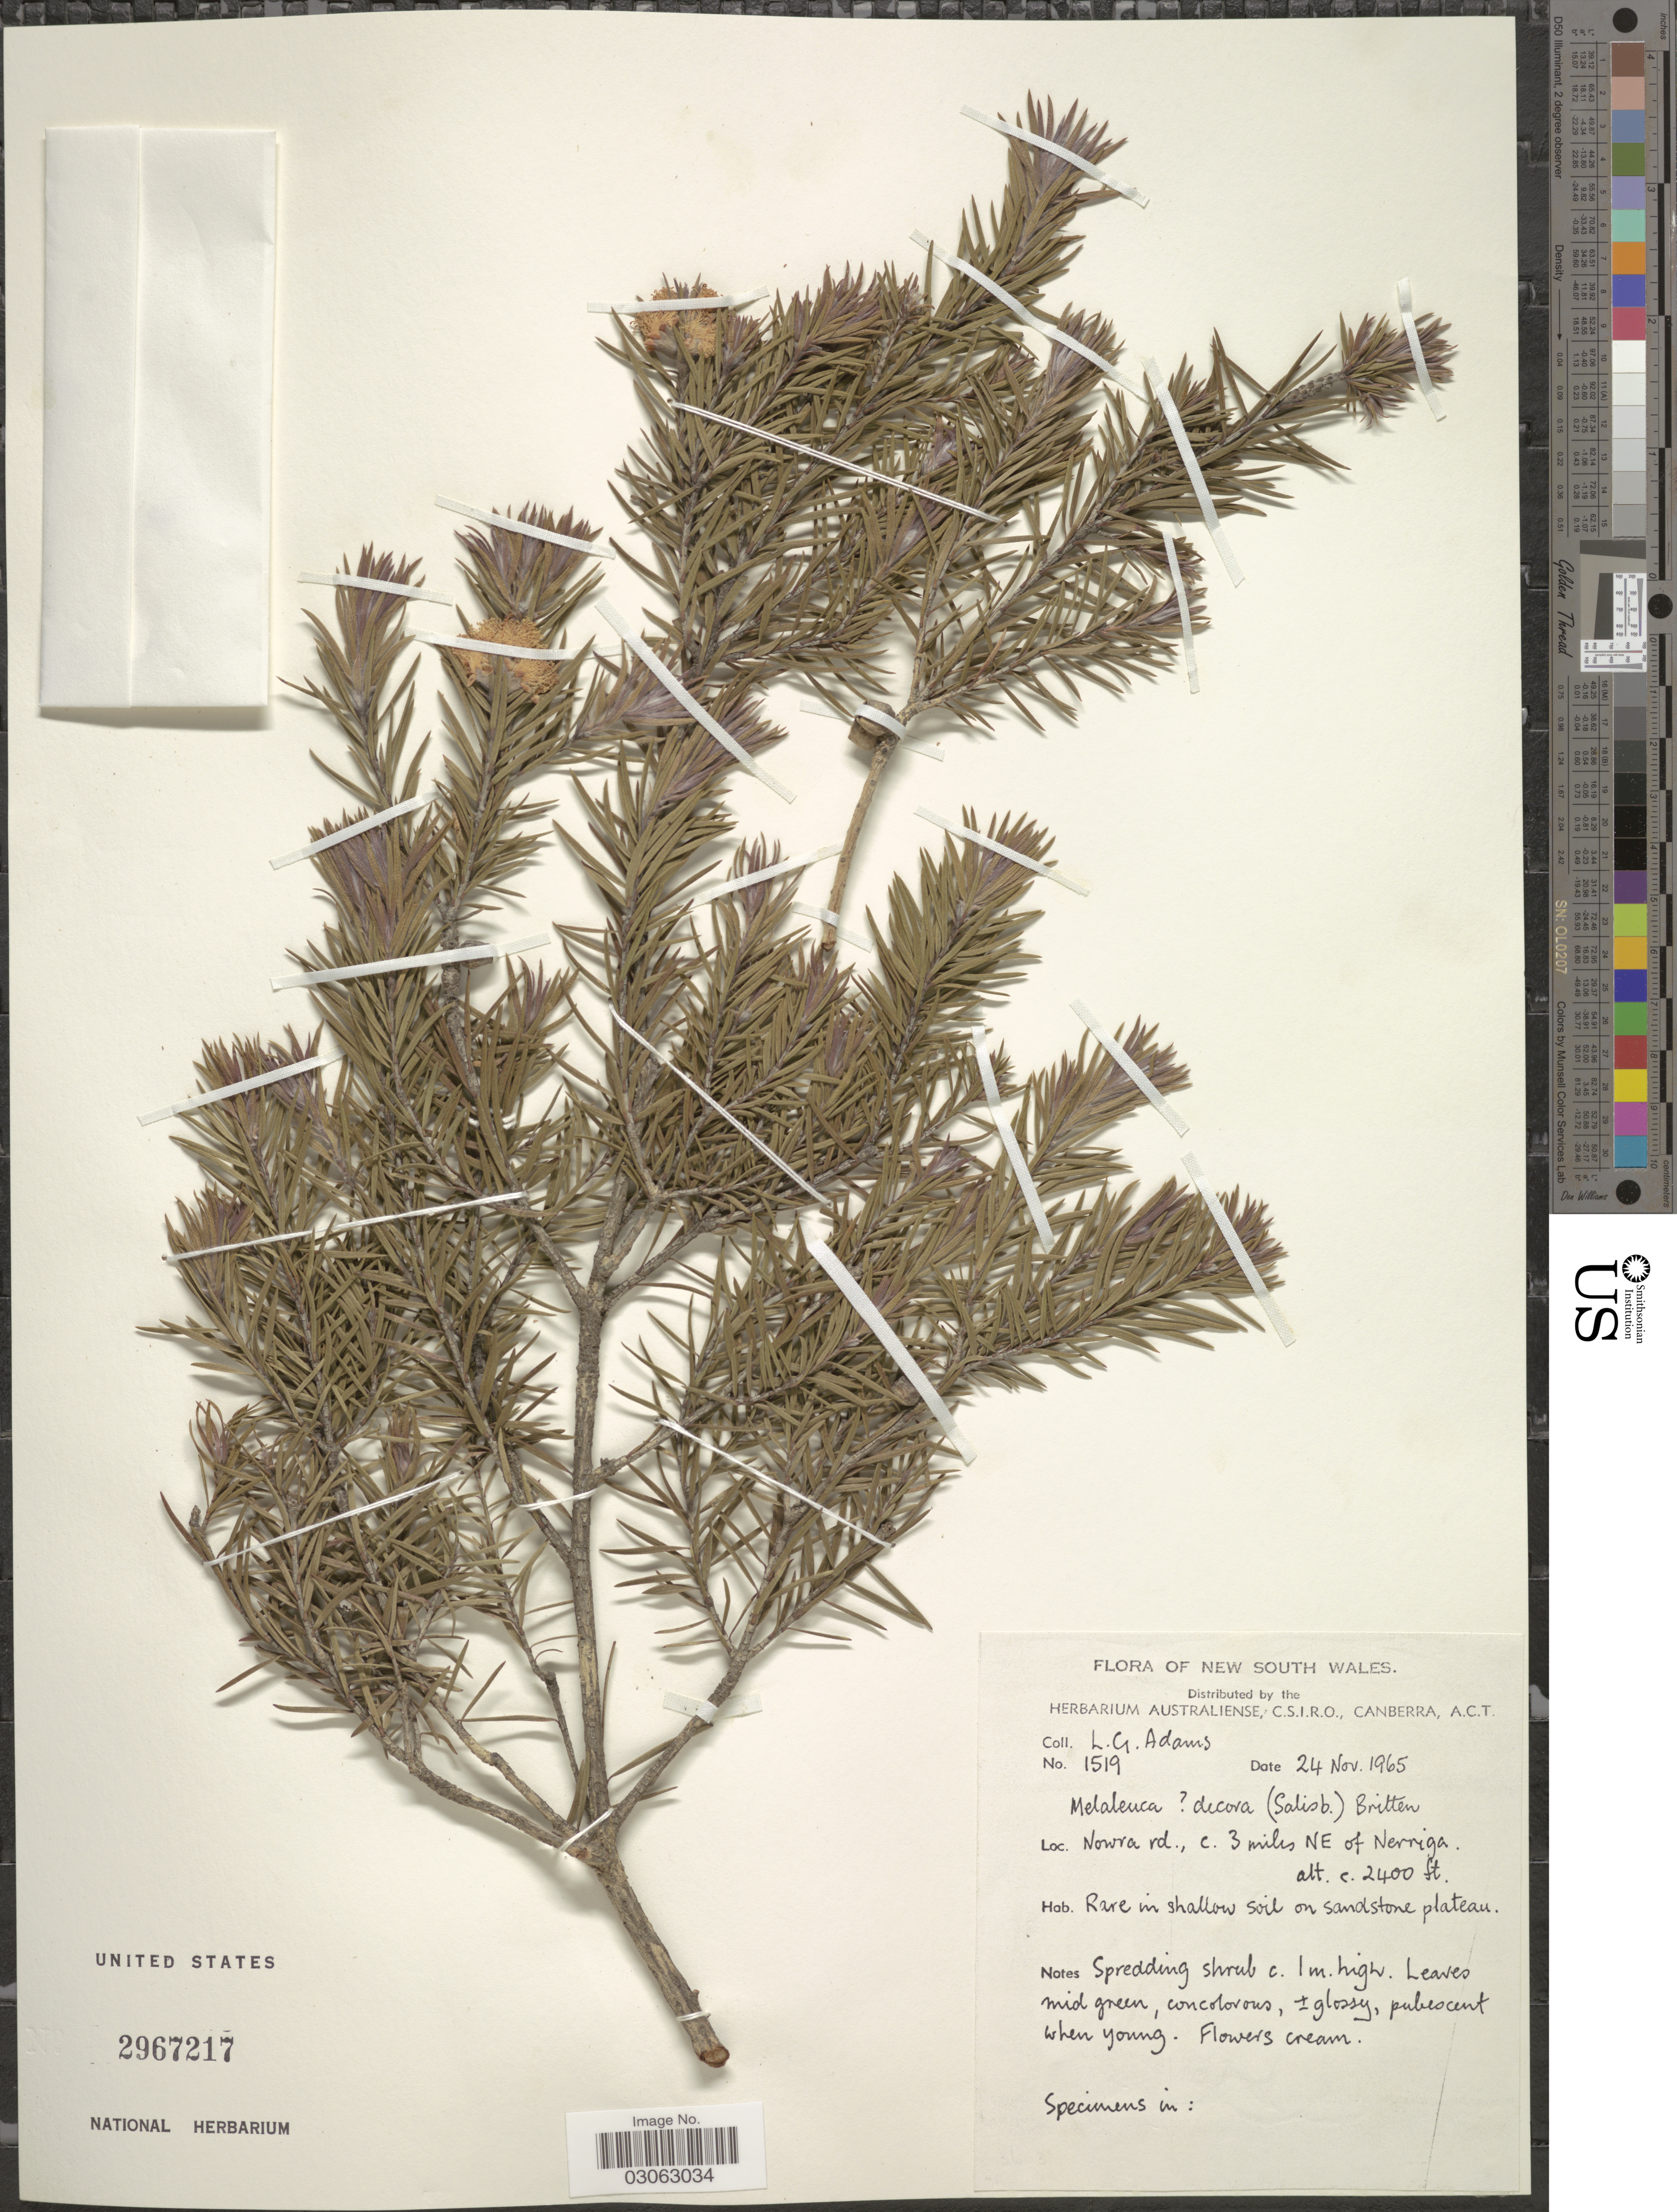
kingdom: Plantae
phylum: Tracheophyta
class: Magnoliopsida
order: Myrtales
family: Myrtaceae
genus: Melaleuca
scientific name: Melaleuca decora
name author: (Salisb.) Britten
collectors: L. G. Adams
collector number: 1519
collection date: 1965-11-24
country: Australia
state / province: New South Wales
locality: Nowra rd., c. 3 miles NE of Nerriga.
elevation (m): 732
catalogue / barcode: US 2967217